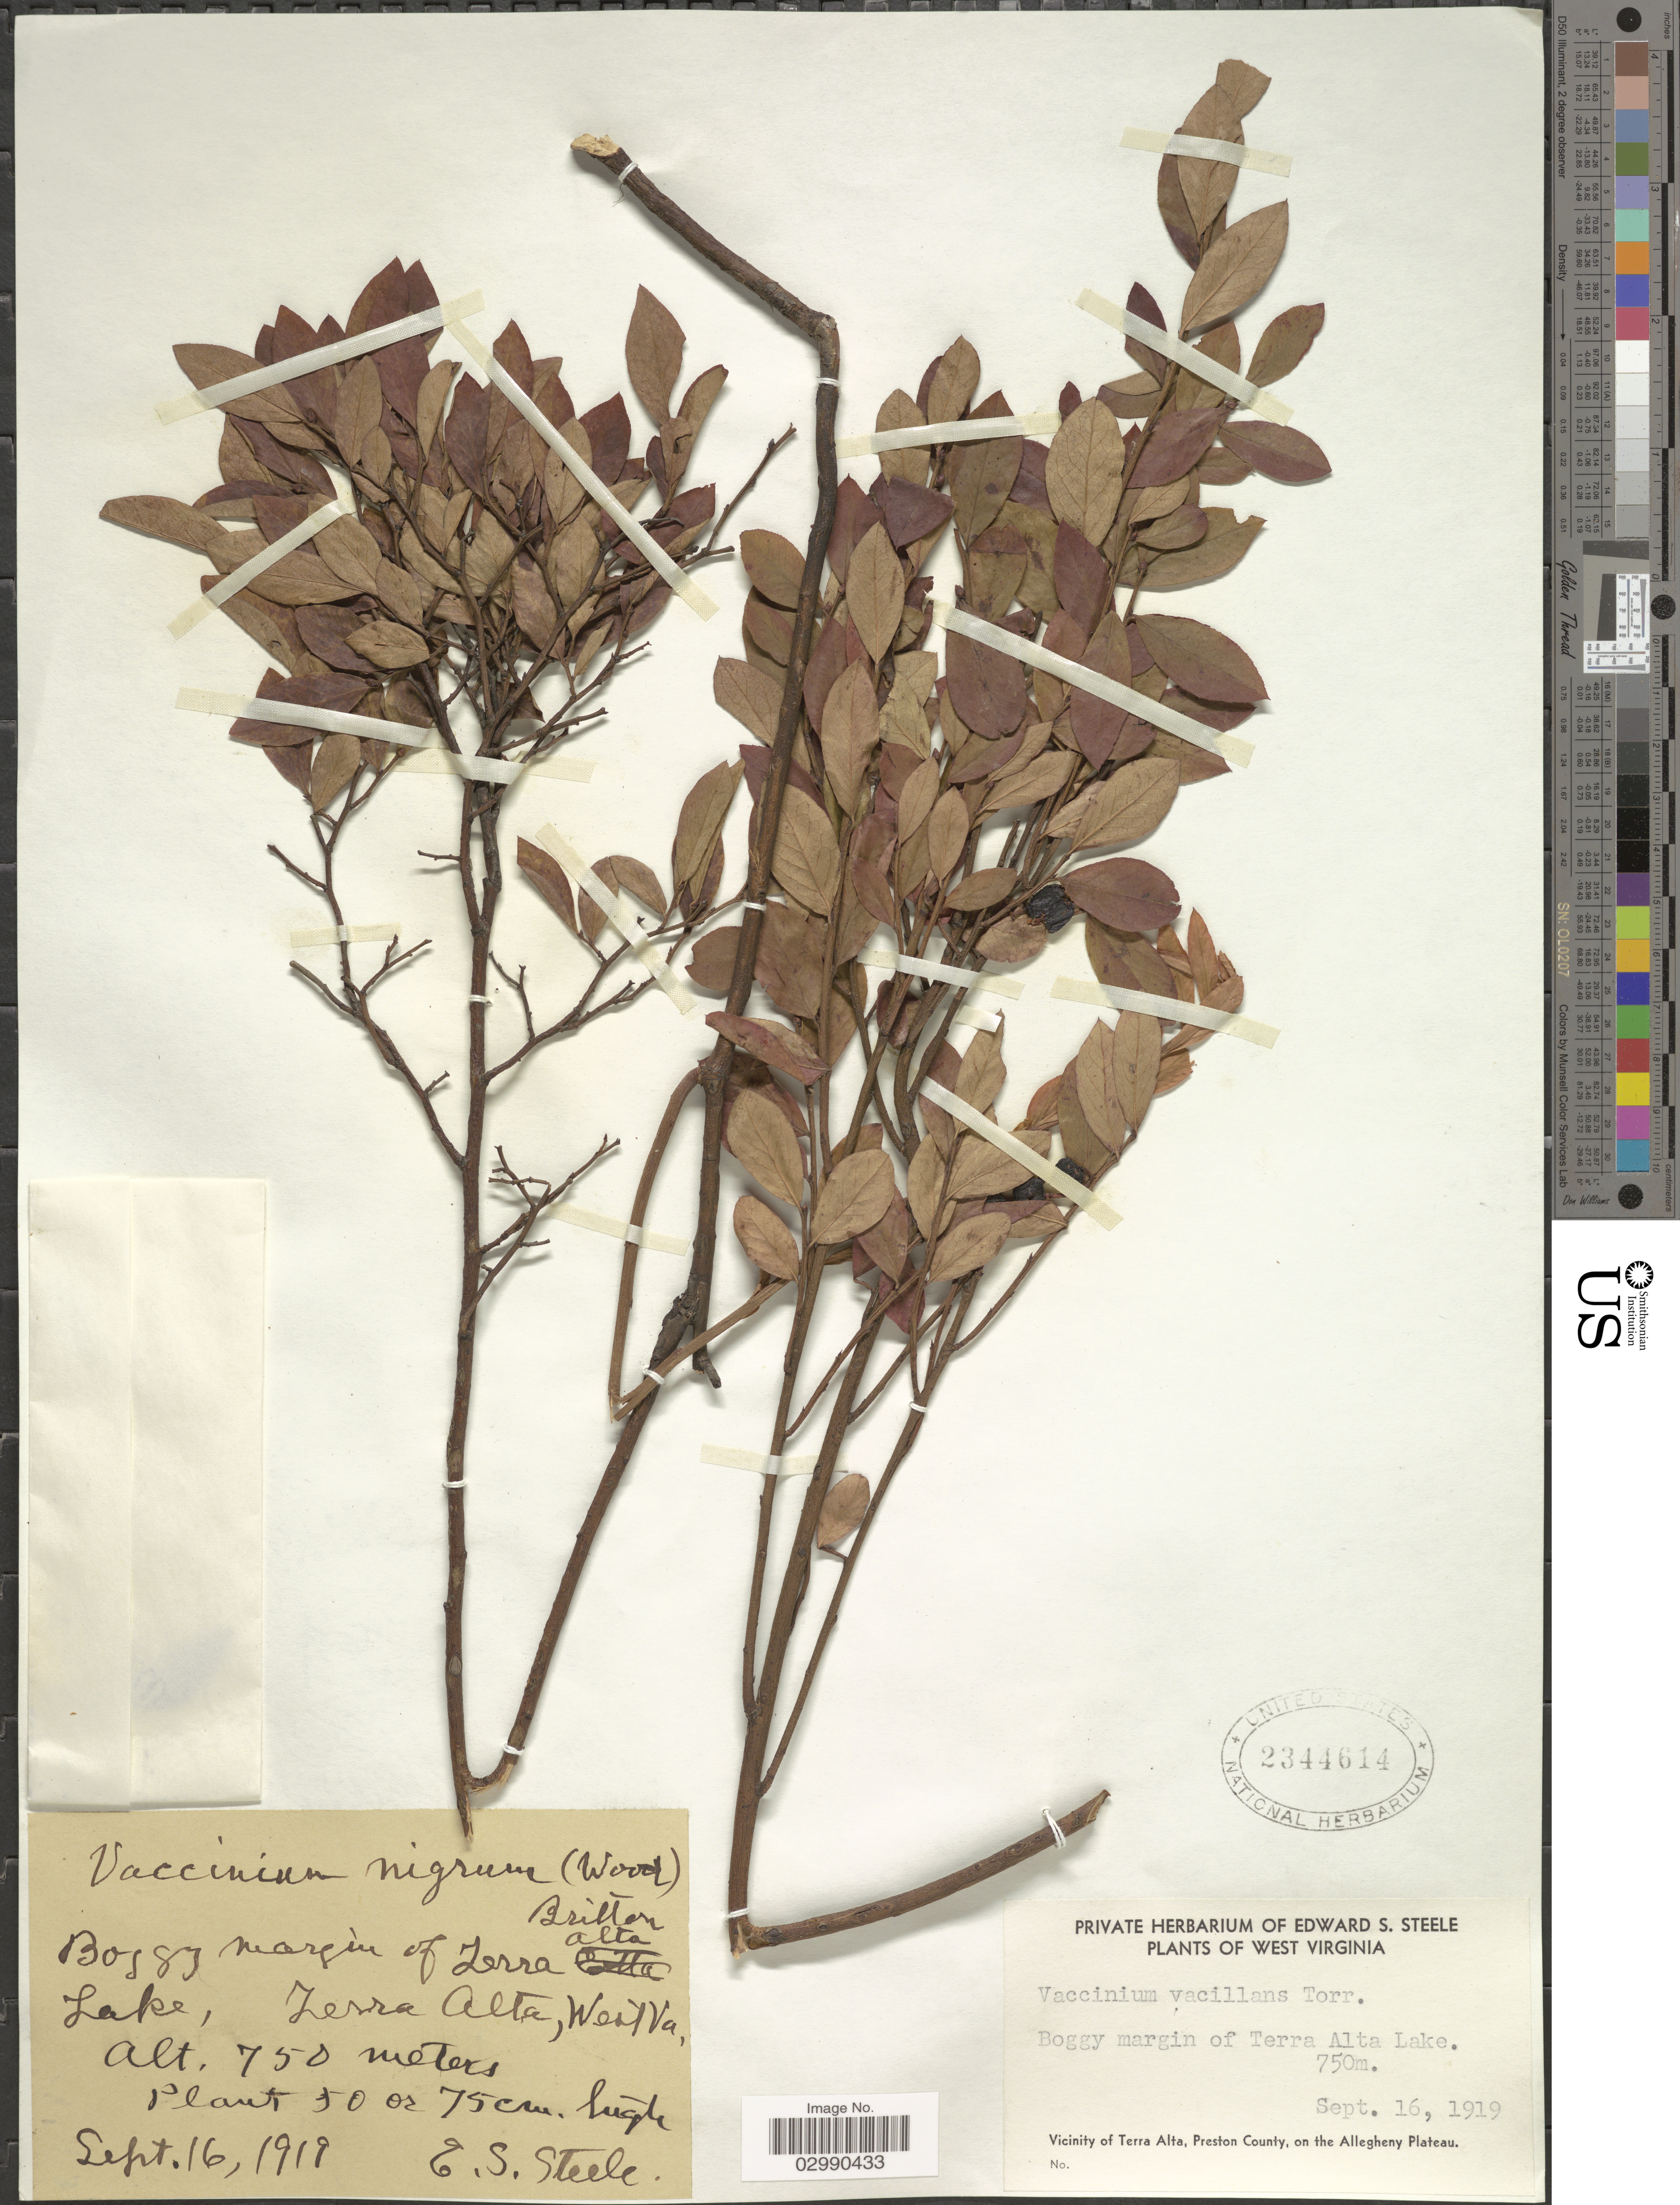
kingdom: Plantae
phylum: Tracheophyta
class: Magnoliopsida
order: Ericales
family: Ericaceae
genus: Vaccinium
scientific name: Vaccinium vacillans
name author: Kalm ex Torr.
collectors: E. Steele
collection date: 1919-09-16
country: United States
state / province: West Virginia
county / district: Preston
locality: Boggy margin of Terra Alta Lake. Vicinity of Terra Alta, Preston County, on the Alleghany Plateau.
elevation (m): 750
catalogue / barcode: US 2344614